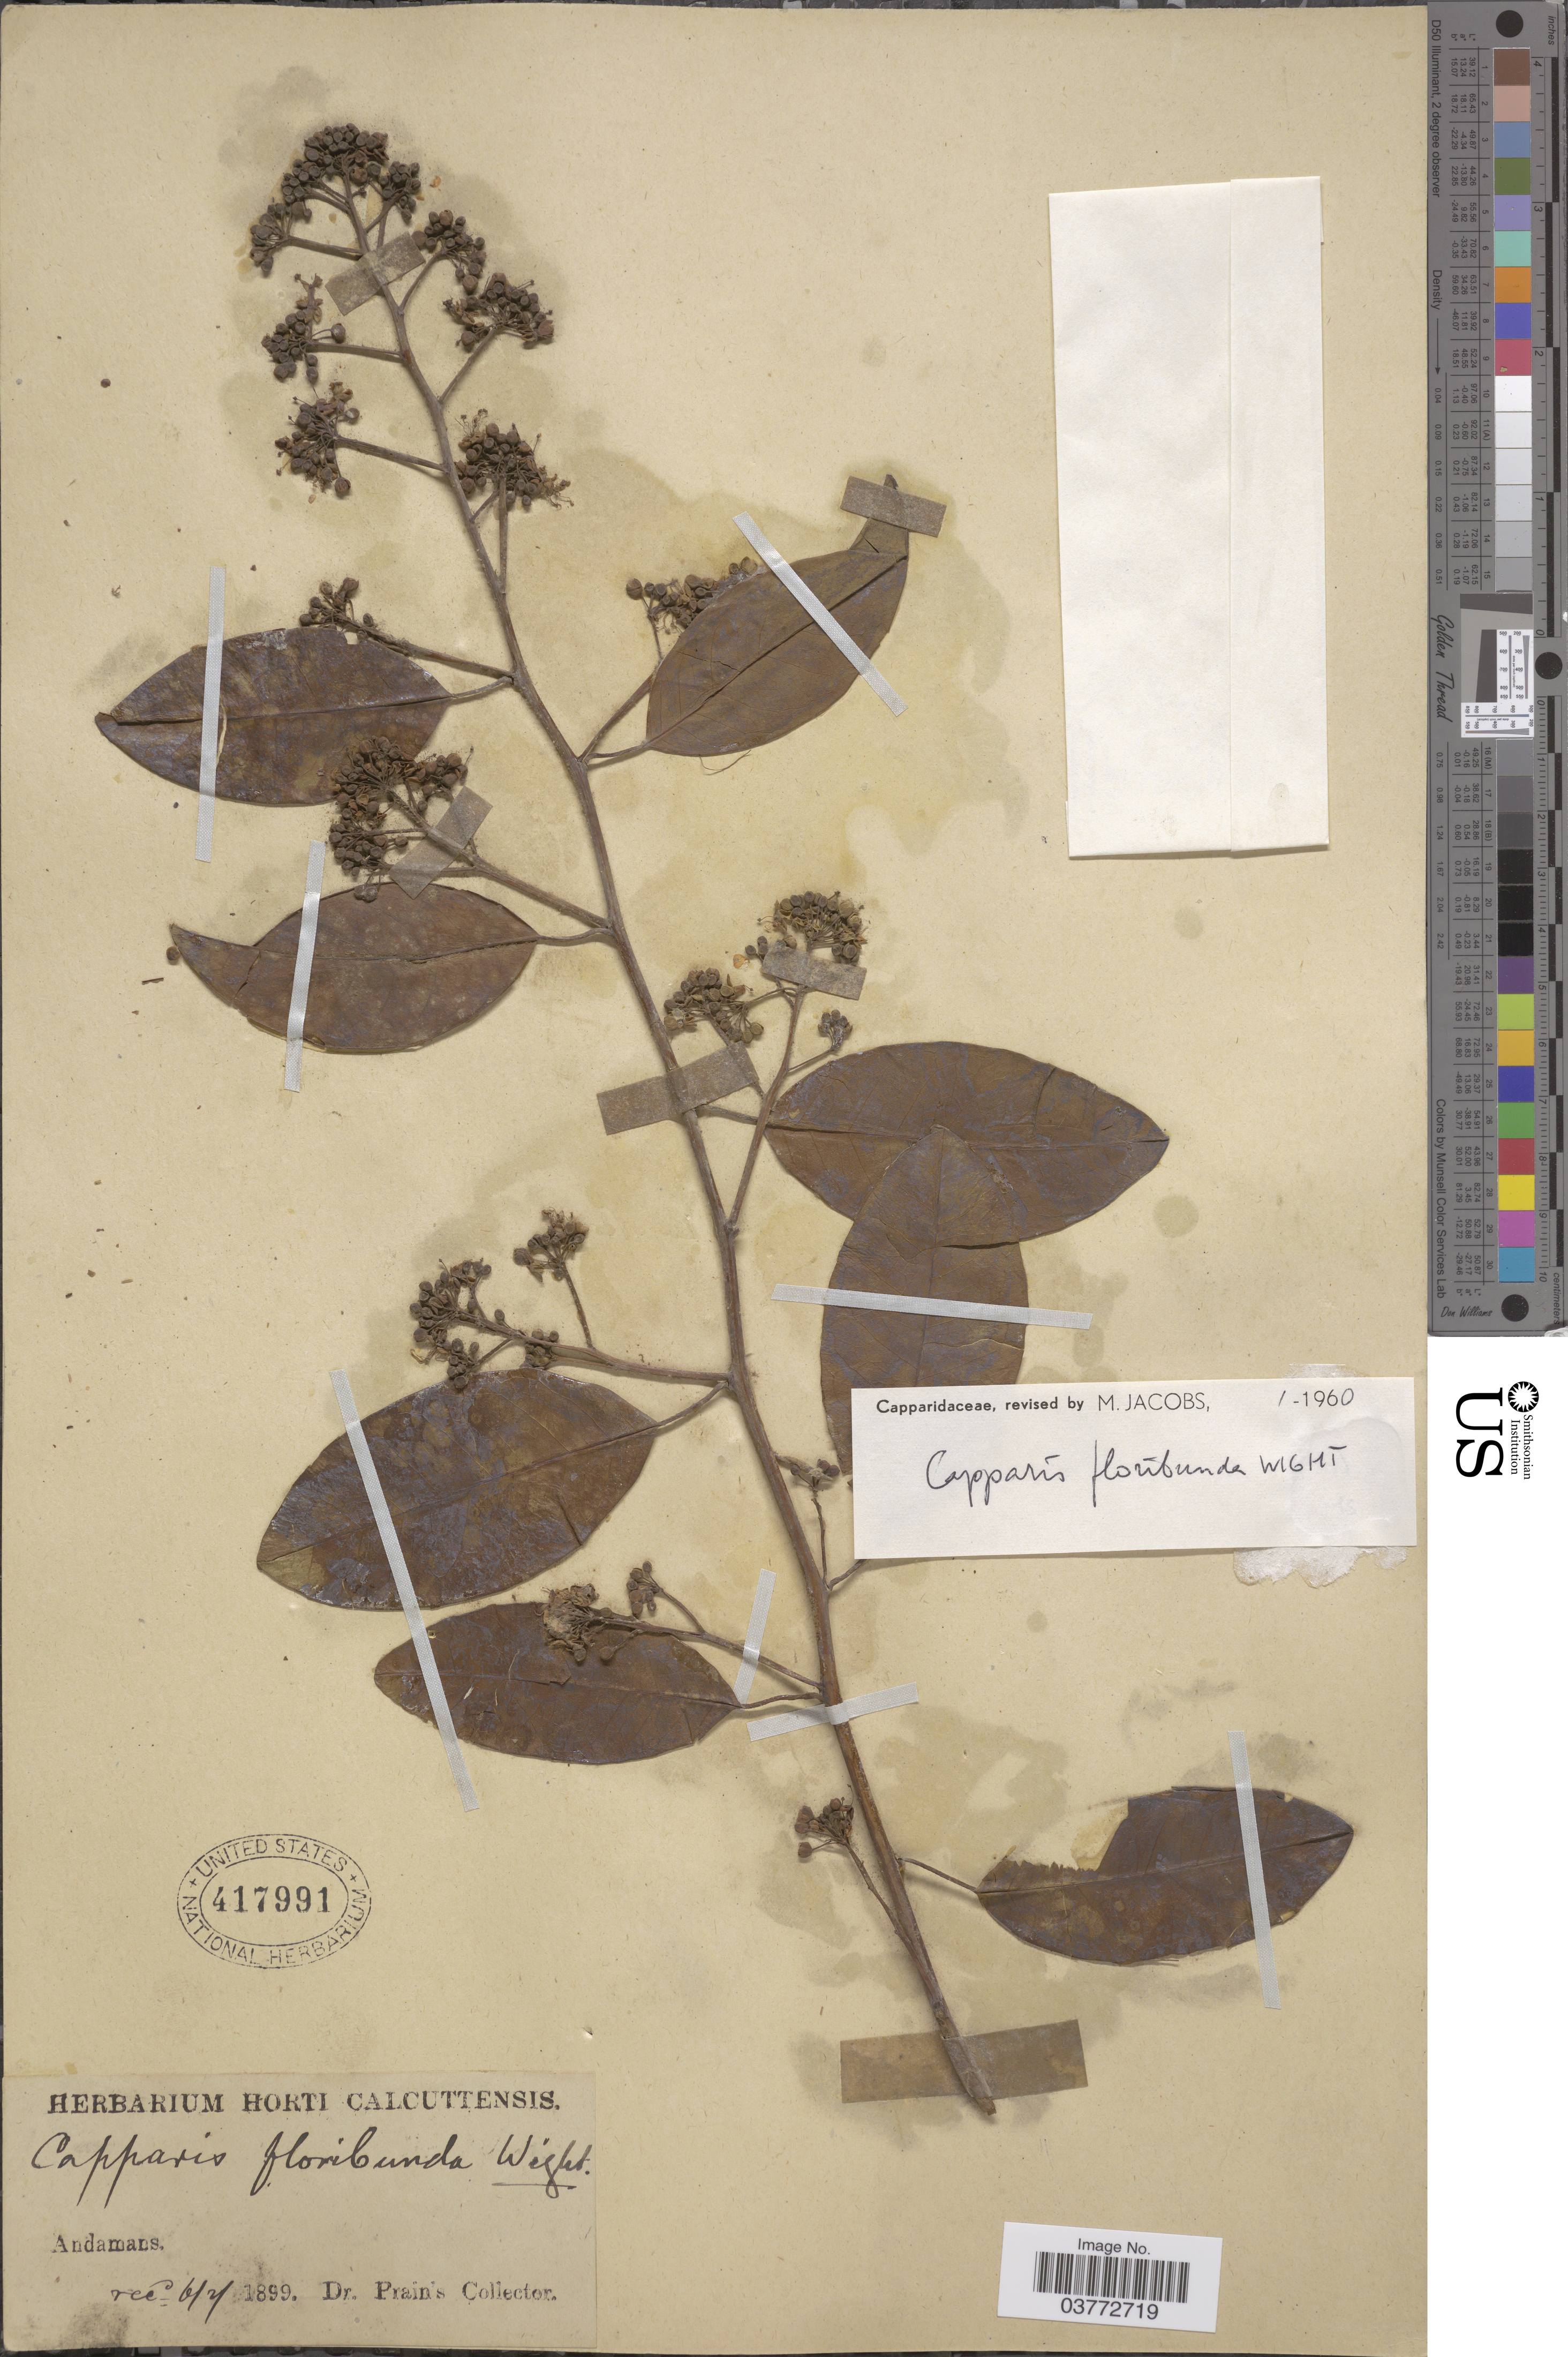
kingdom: Plantae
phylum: Tracheophyta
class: Magnoliopsida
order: Brassicales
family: Capparaceae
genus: Capparis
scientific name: Capparis floribunda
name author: Wight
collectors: Dr. Prain's collector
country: India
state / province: Andaman and Nicobar Islands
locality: Andamans.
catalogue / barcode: US 417991